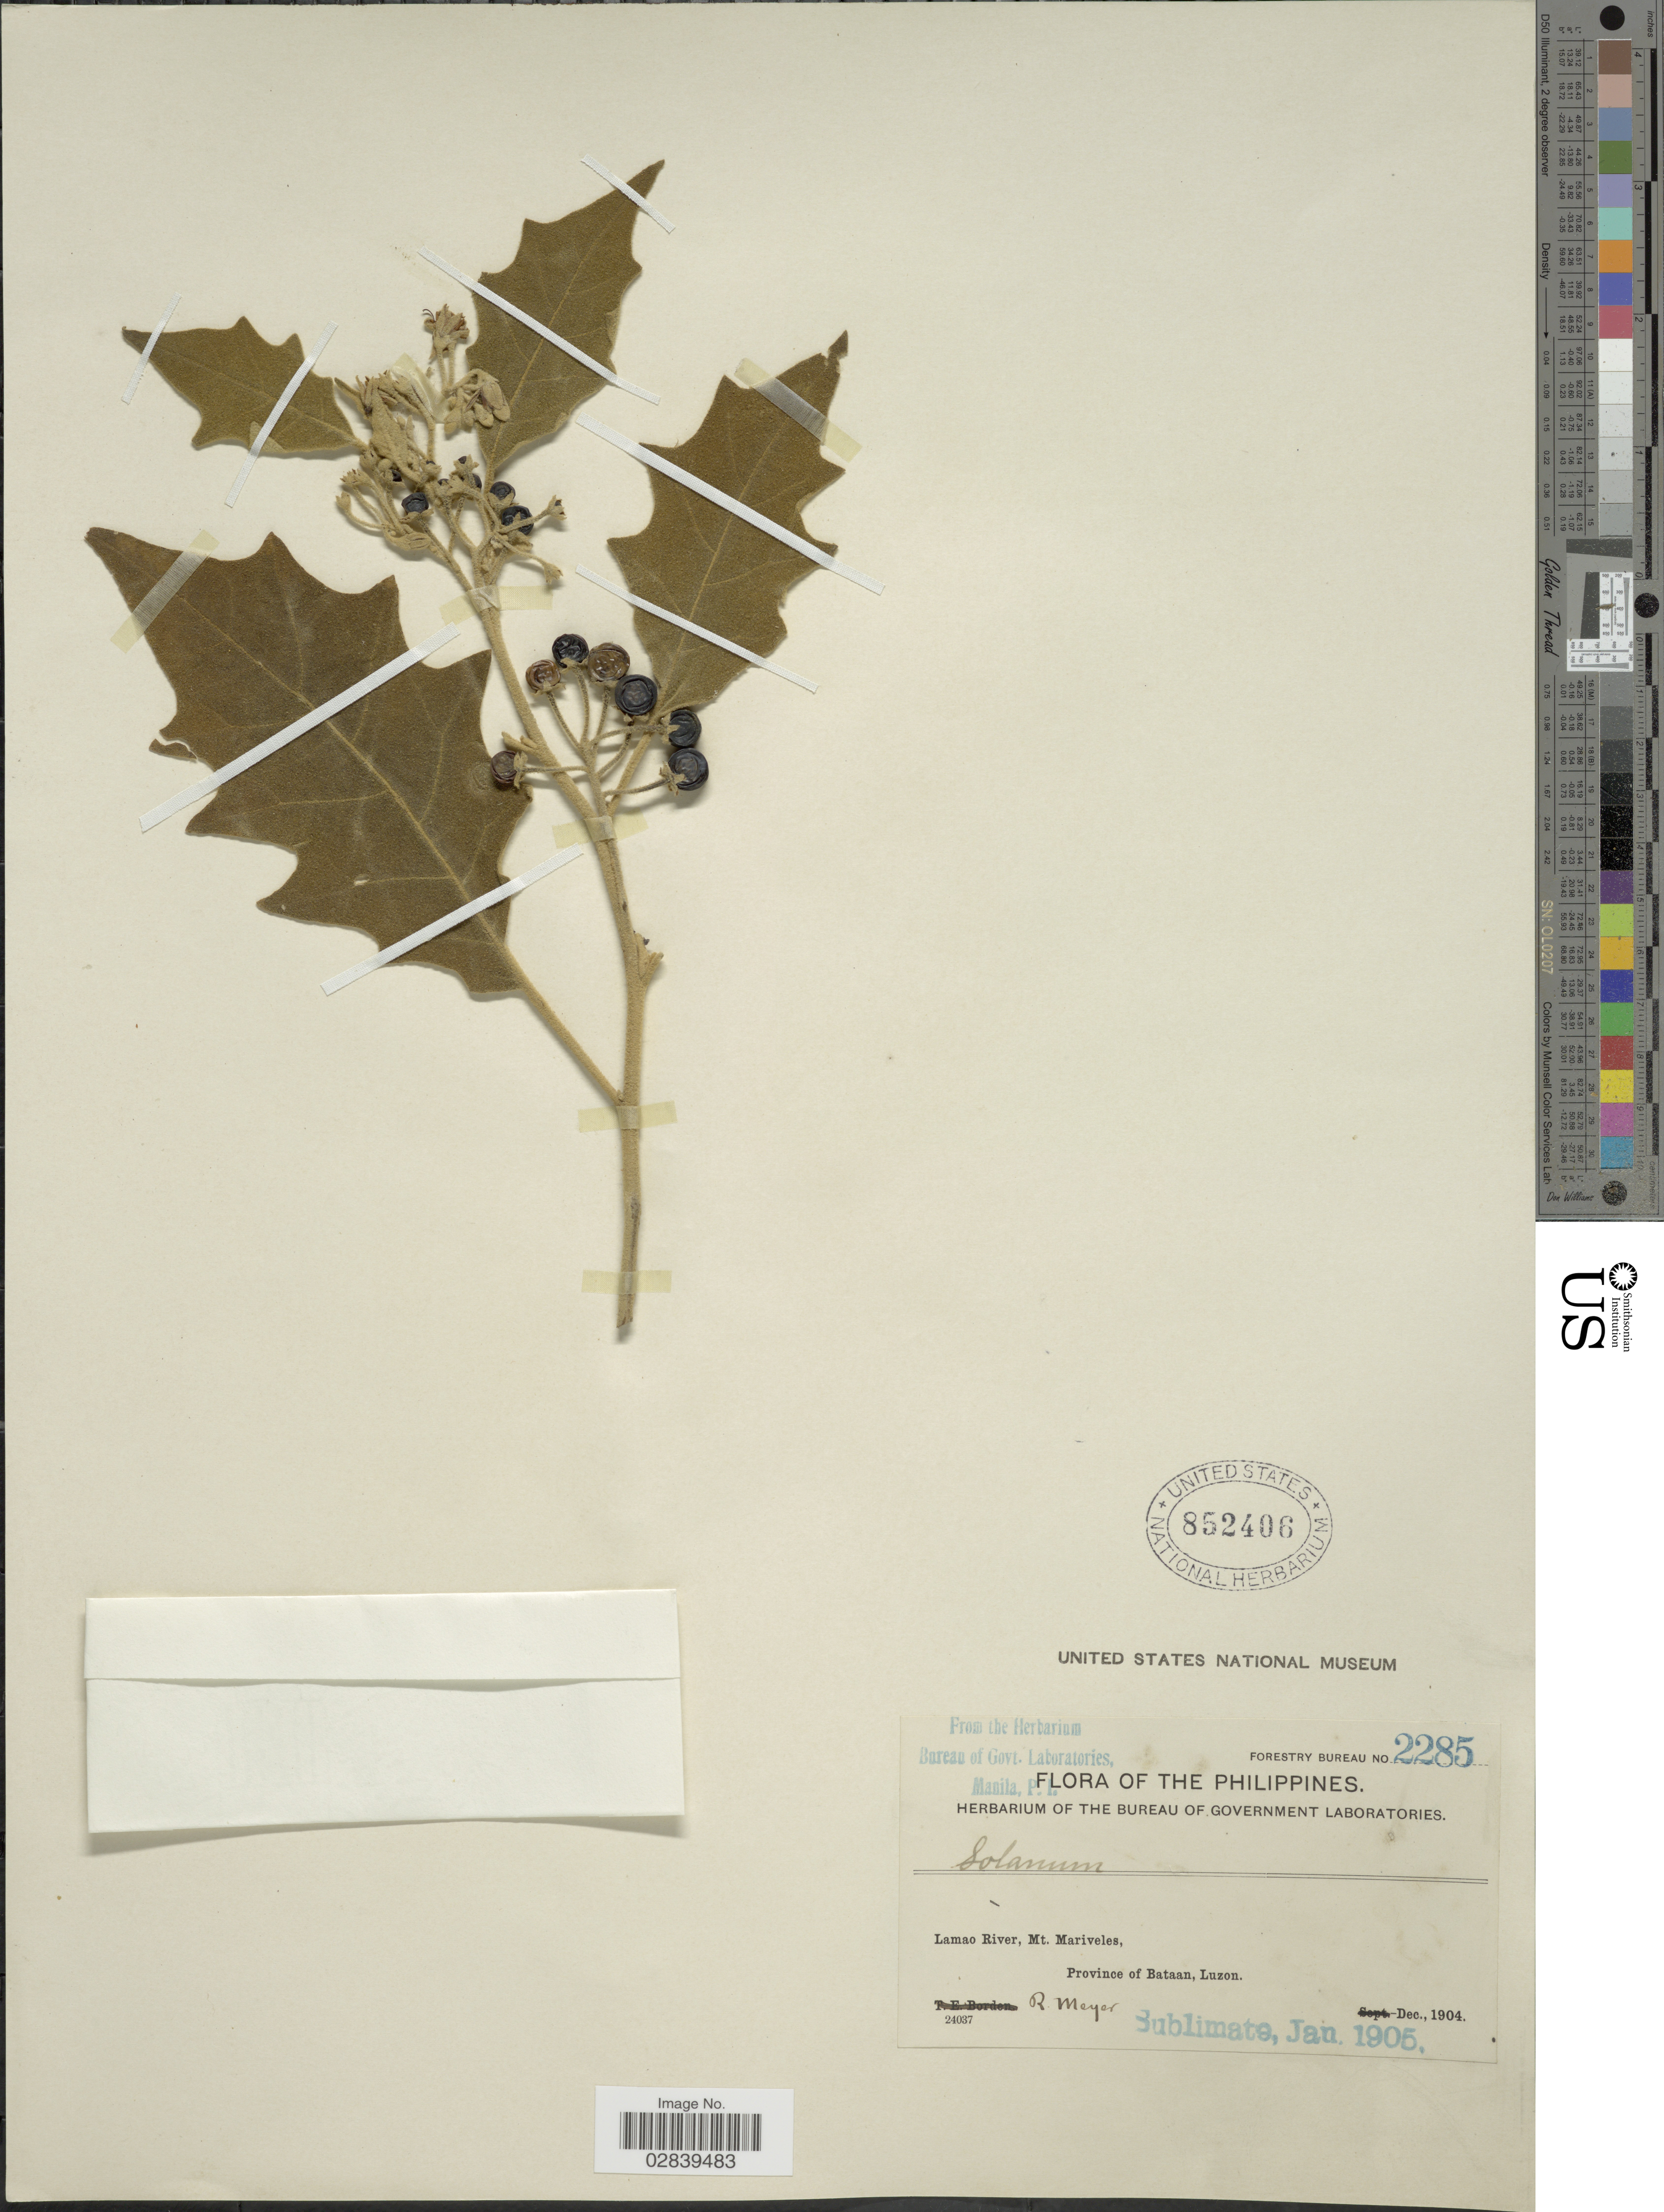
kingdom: Plantae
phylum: Tracheophyta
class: Magnoliopsida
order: Solanales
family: Solanaceae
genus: Solanum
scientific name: Solanum sp.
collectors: R. Meyer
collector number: Forestry Bureau 2285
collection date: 1904-12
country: Philippines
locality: Lamao River, Mt. Mariveles, Province of Bataan, Luzon.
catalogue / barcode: US 852406